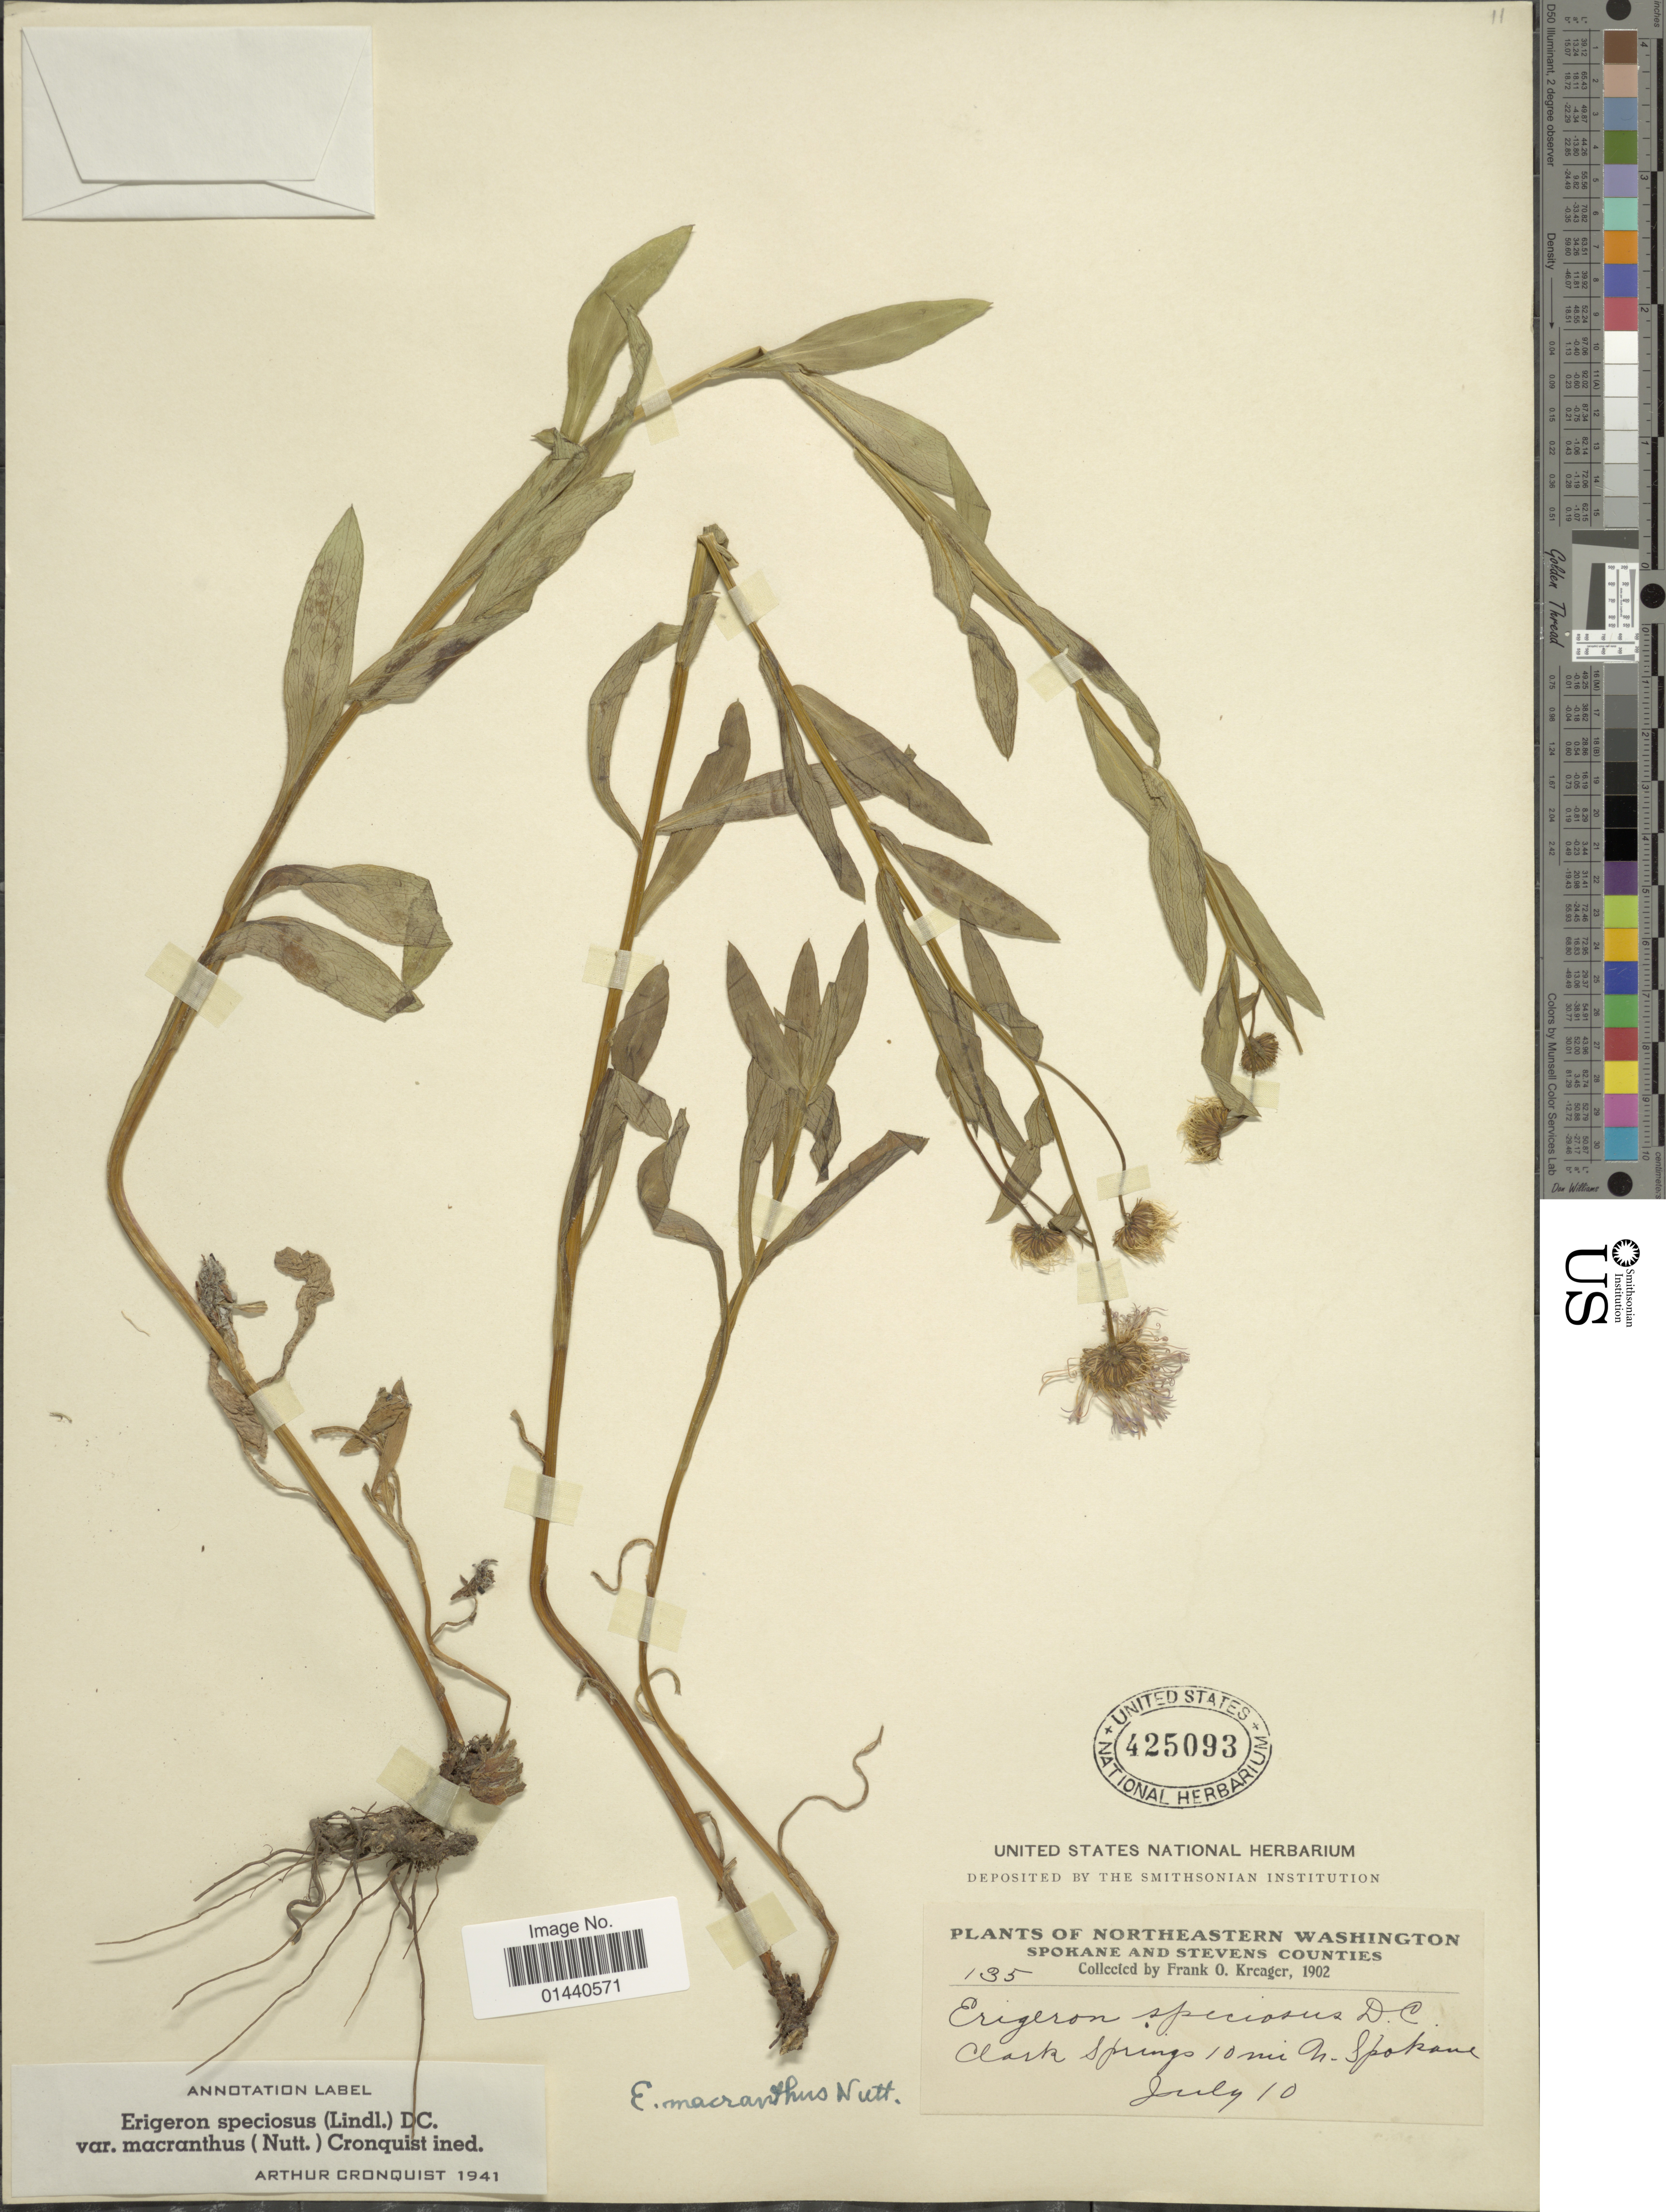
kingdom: Plantae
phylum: Tracheophyta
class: Magnoliopsida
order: Asterales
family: Asteraceae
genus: Erigeron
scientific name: Erigeron speciosus var. macranthus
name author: (Nutt.) Cronq.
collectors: F. Kreager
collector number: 135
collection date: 1902-07-10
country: United States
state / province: Washington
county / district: Spokane / Stevens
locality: Northeastern Washington. Spokane and Stevens Counties. Clark Springs 10 mi N. Spokane.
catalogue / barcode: US 425093